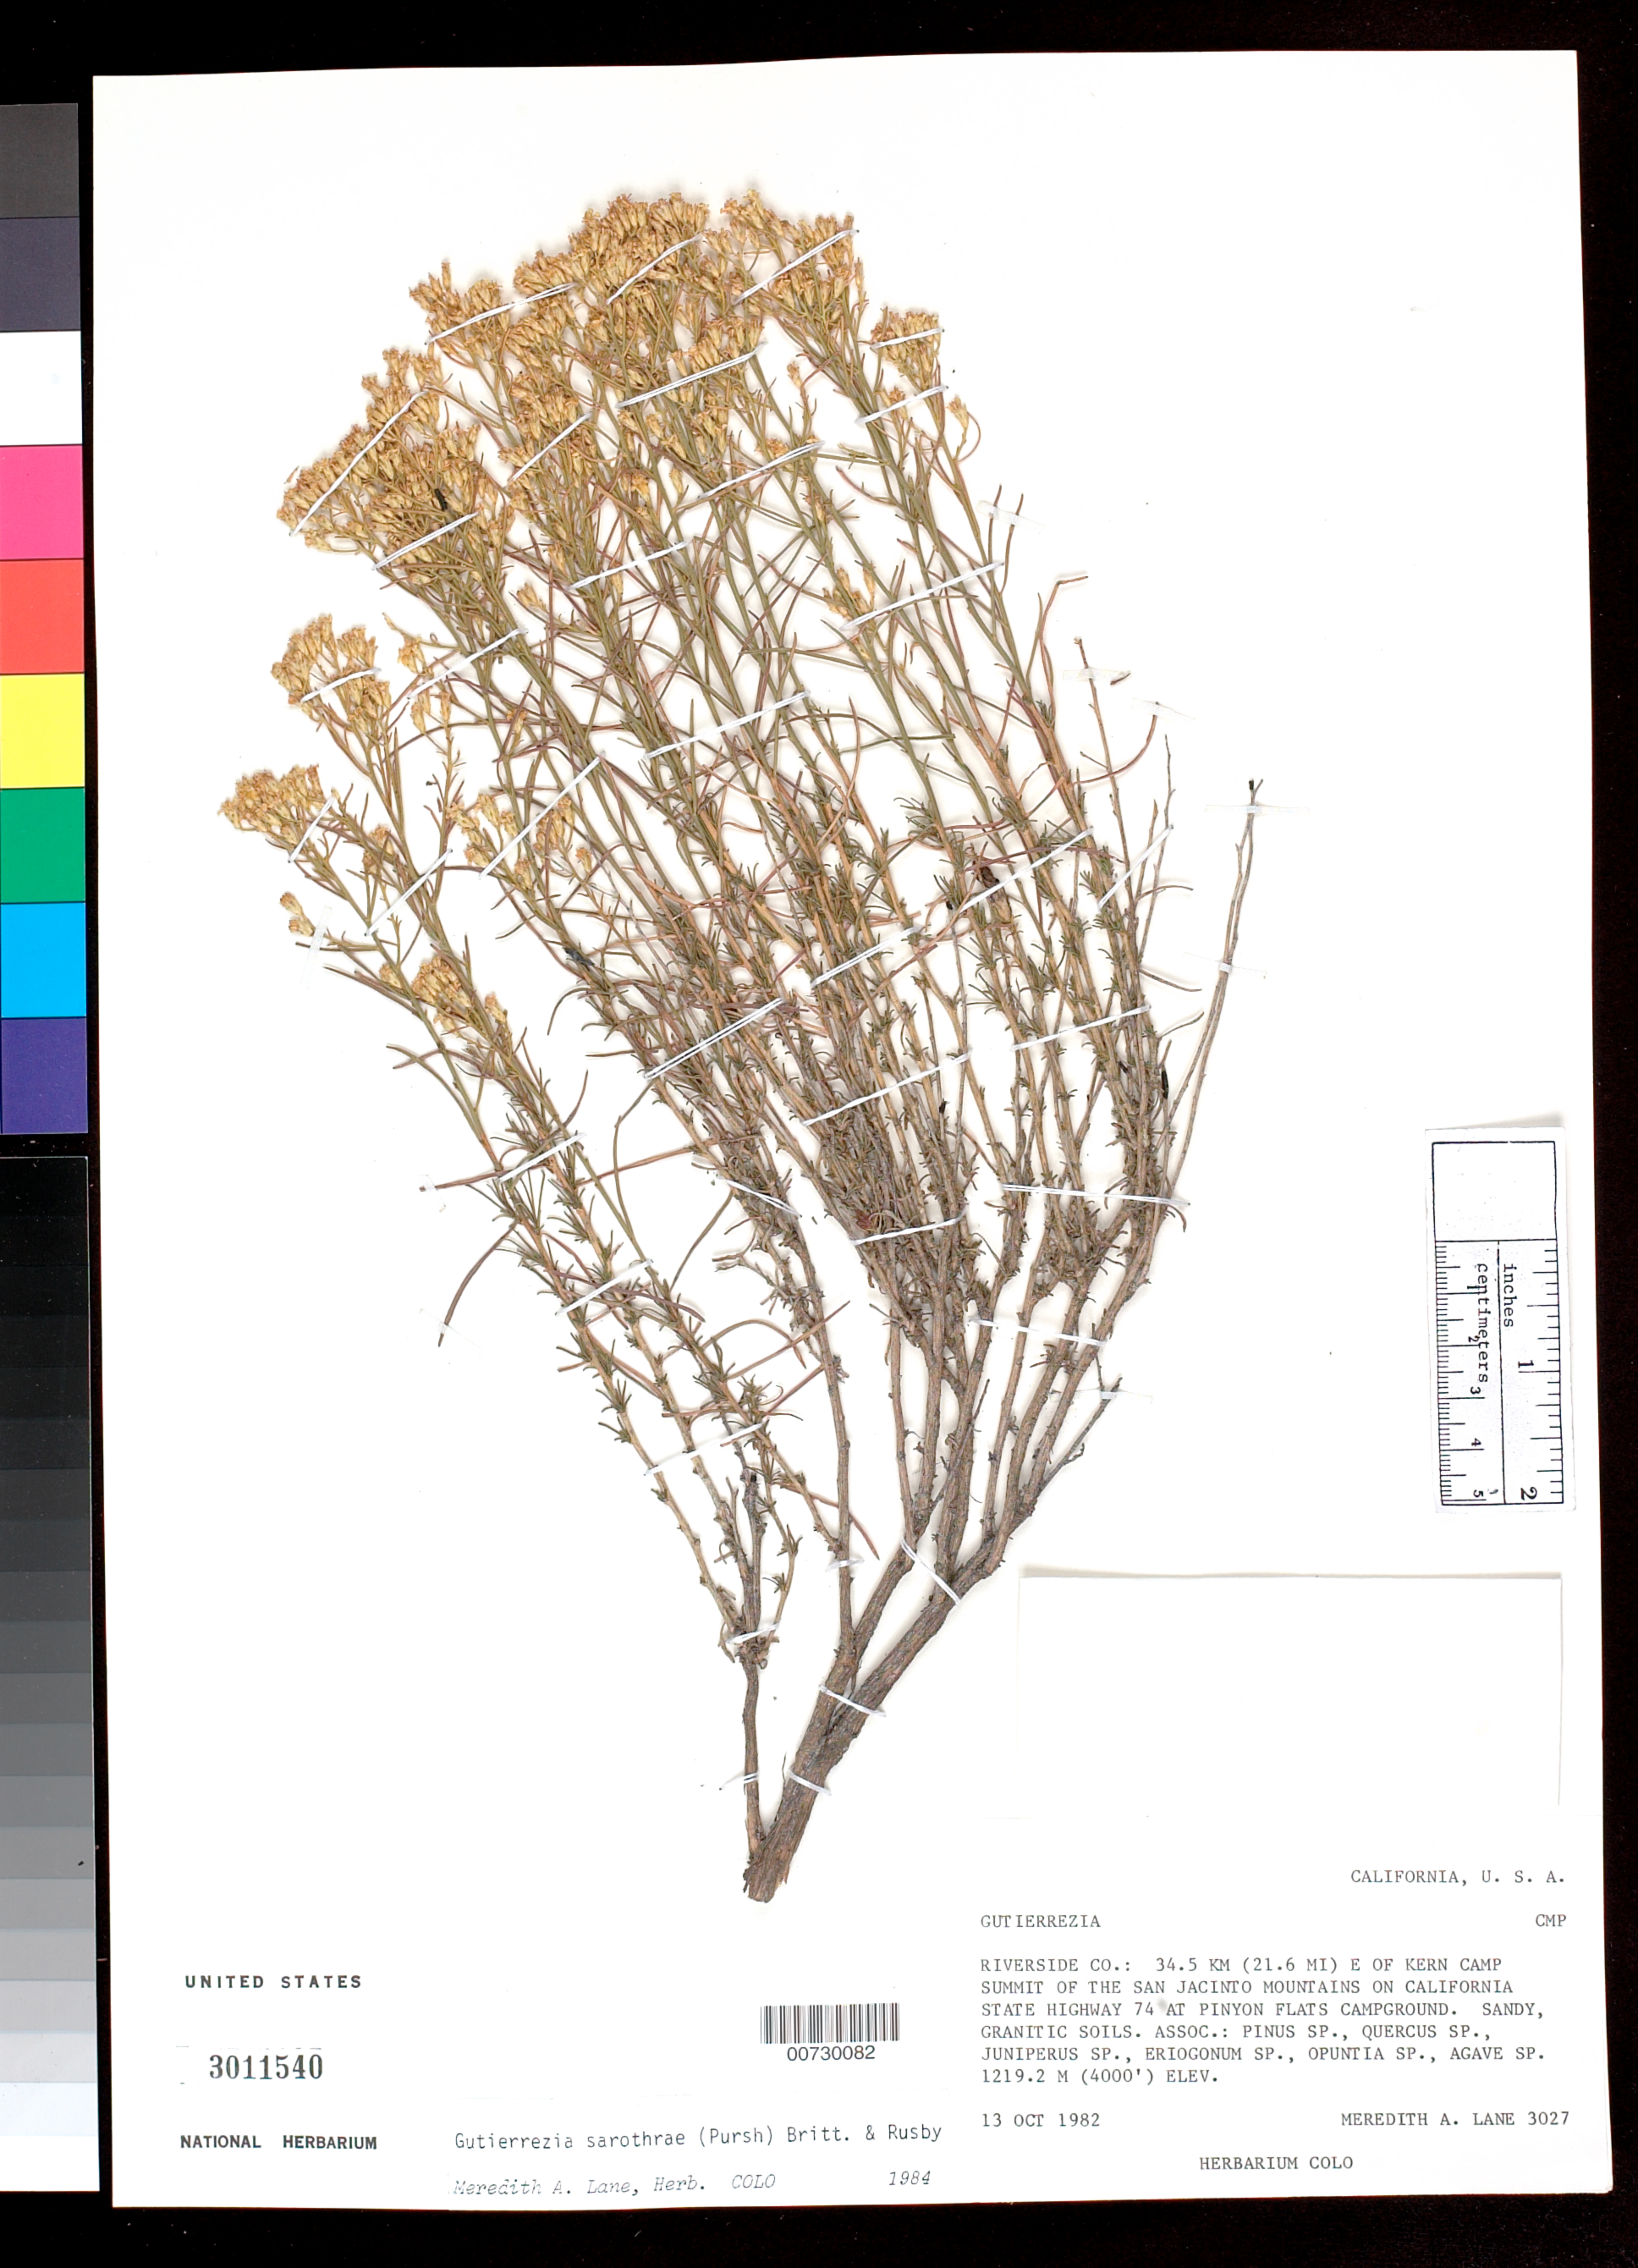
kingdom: Plantae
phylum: Tracheophyta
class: Magnoliopsida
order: Asterales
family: Asteraceae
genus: Gutierrezia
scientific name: Gutierrezia sarothrae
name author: (Pursh) Britton & Rusby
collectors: M. A. Lane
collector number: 3027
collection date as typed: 13 Oct 1982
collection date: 1982-10-13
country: United States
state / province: California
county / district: Riverside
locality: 34.5 KM (21.6 Mi.) E of Kern Camp summit of the San Jacinto Mountains on California State Highway 74 at Pinyon Flats campground.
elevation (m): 1219.2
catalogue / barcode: US 3011540